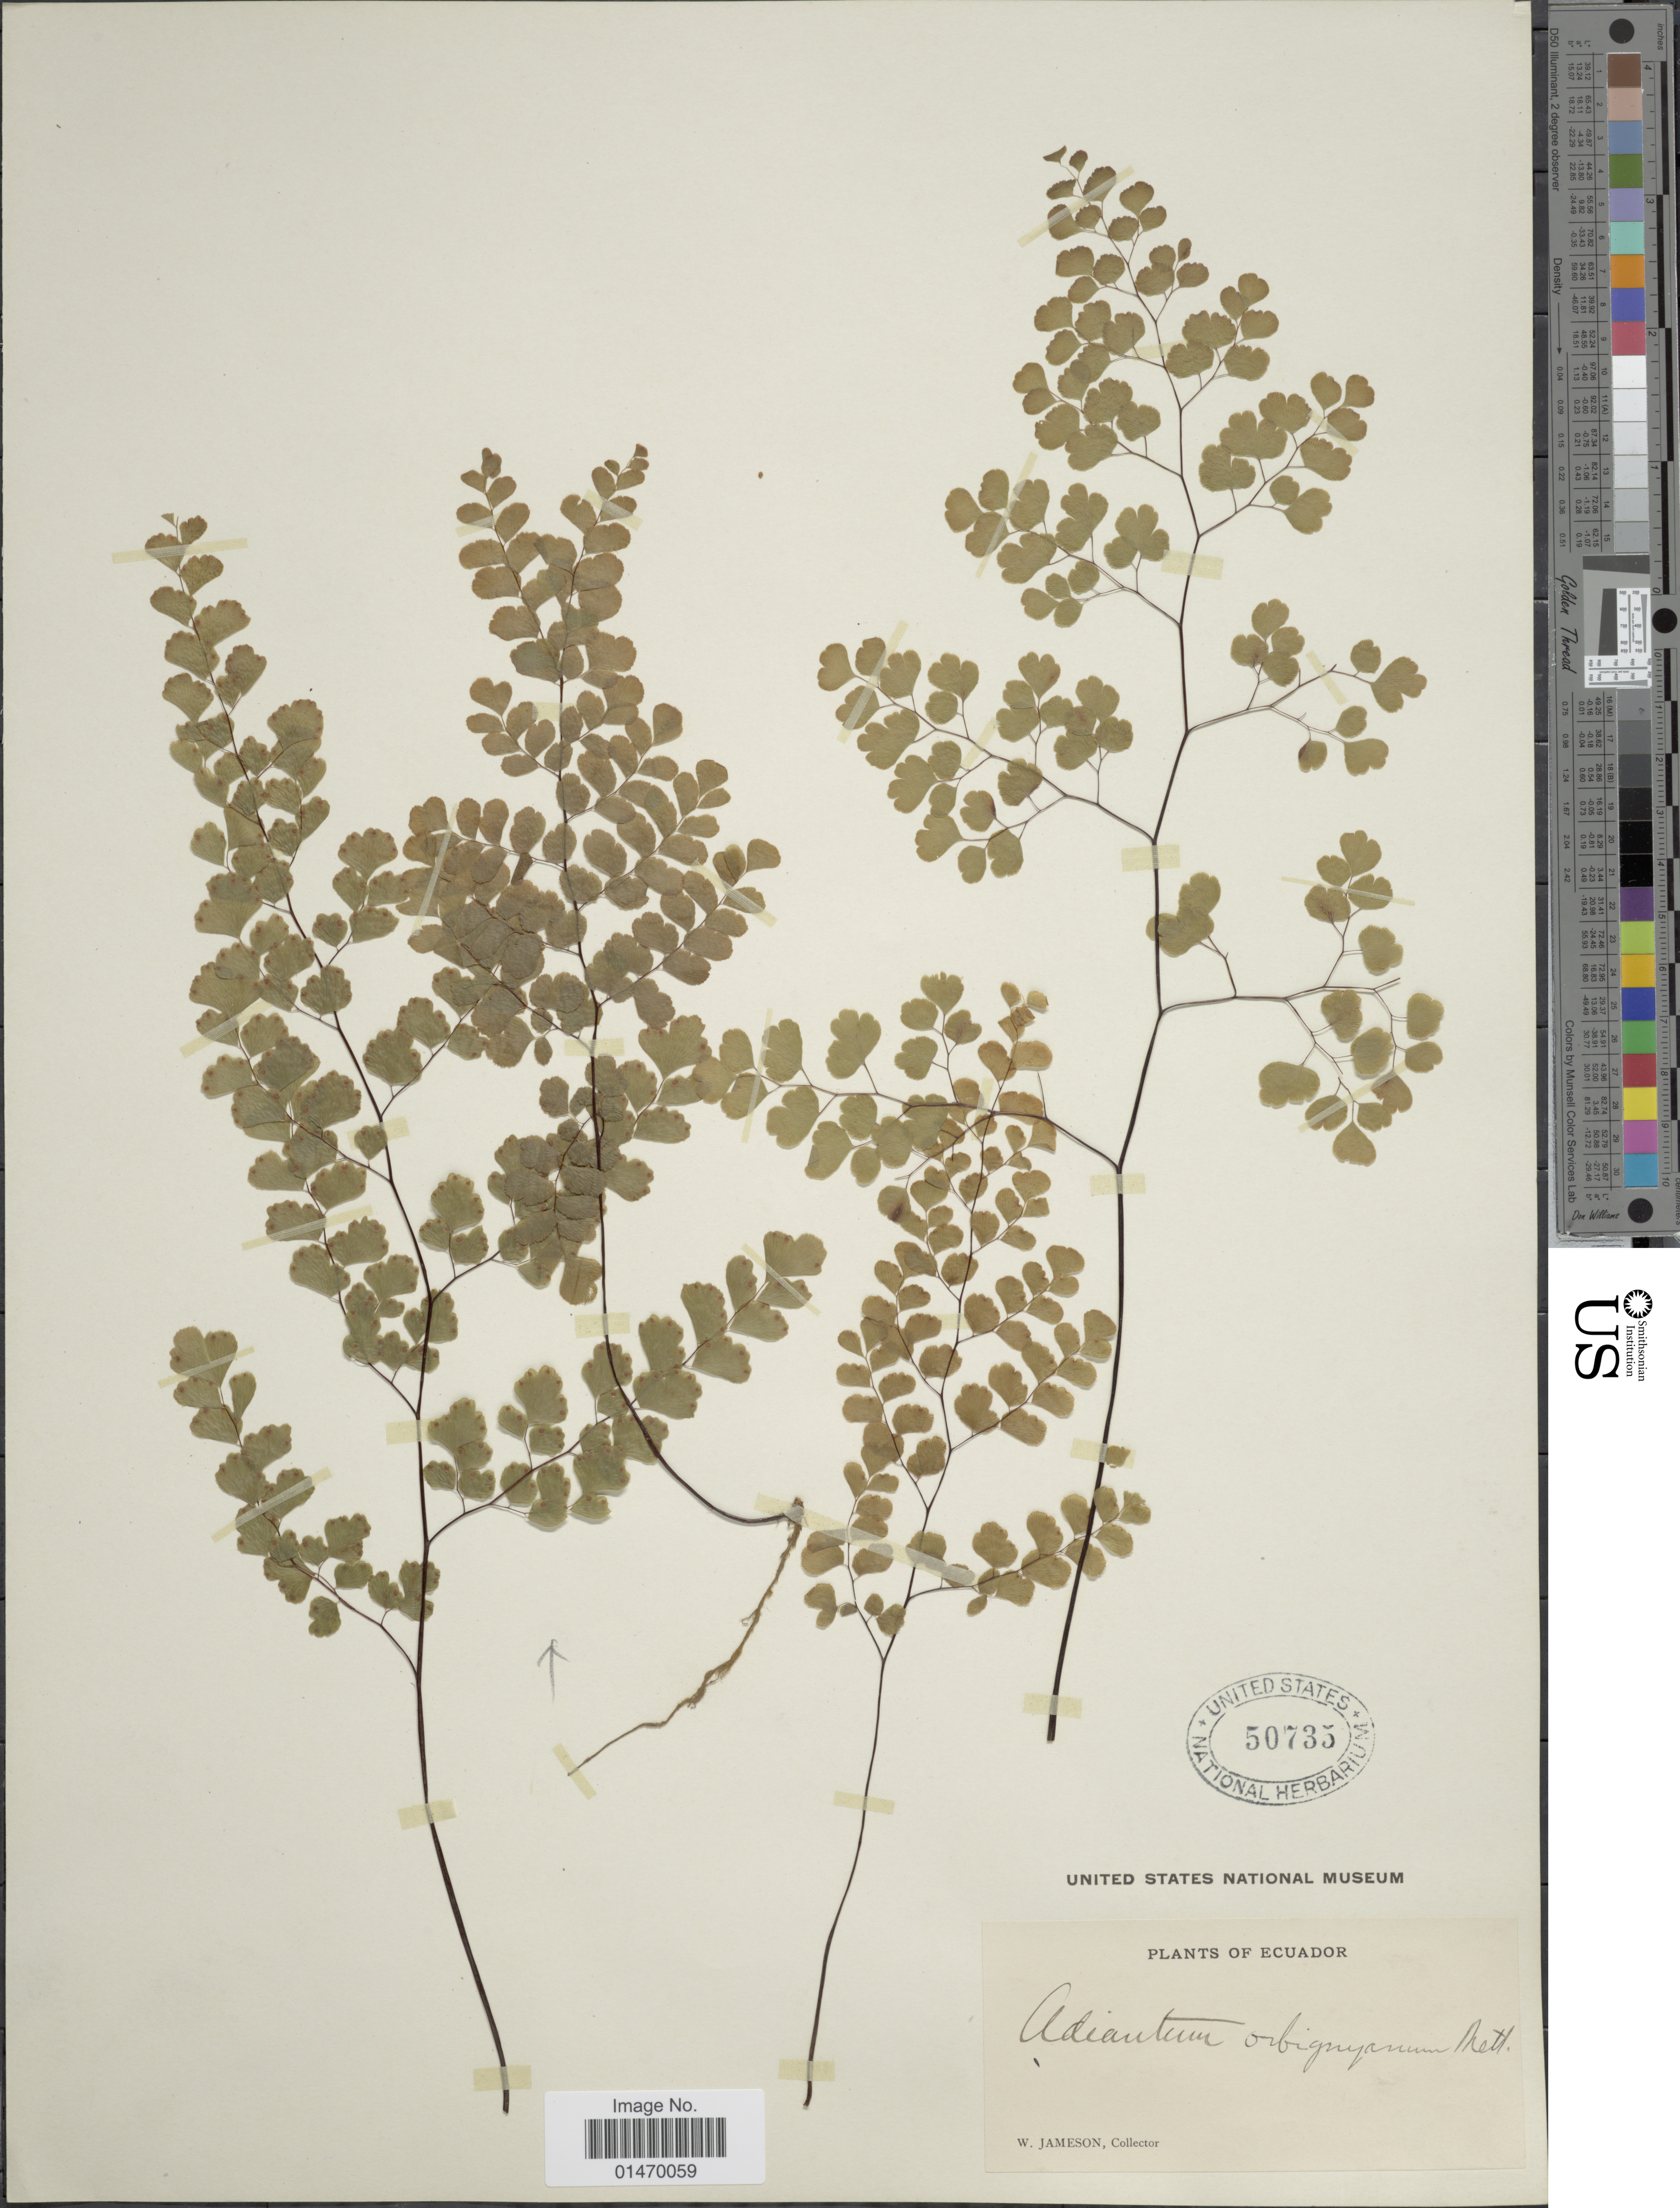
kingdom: Plantae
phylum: Tracheophyta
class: Polypodiopsida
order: Polypodiales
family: Pteridaceae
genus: Adiantum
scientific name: Adiantum colpodes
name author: T. Moore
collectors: W. Jameson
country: Ecuador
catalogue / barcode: US 50735